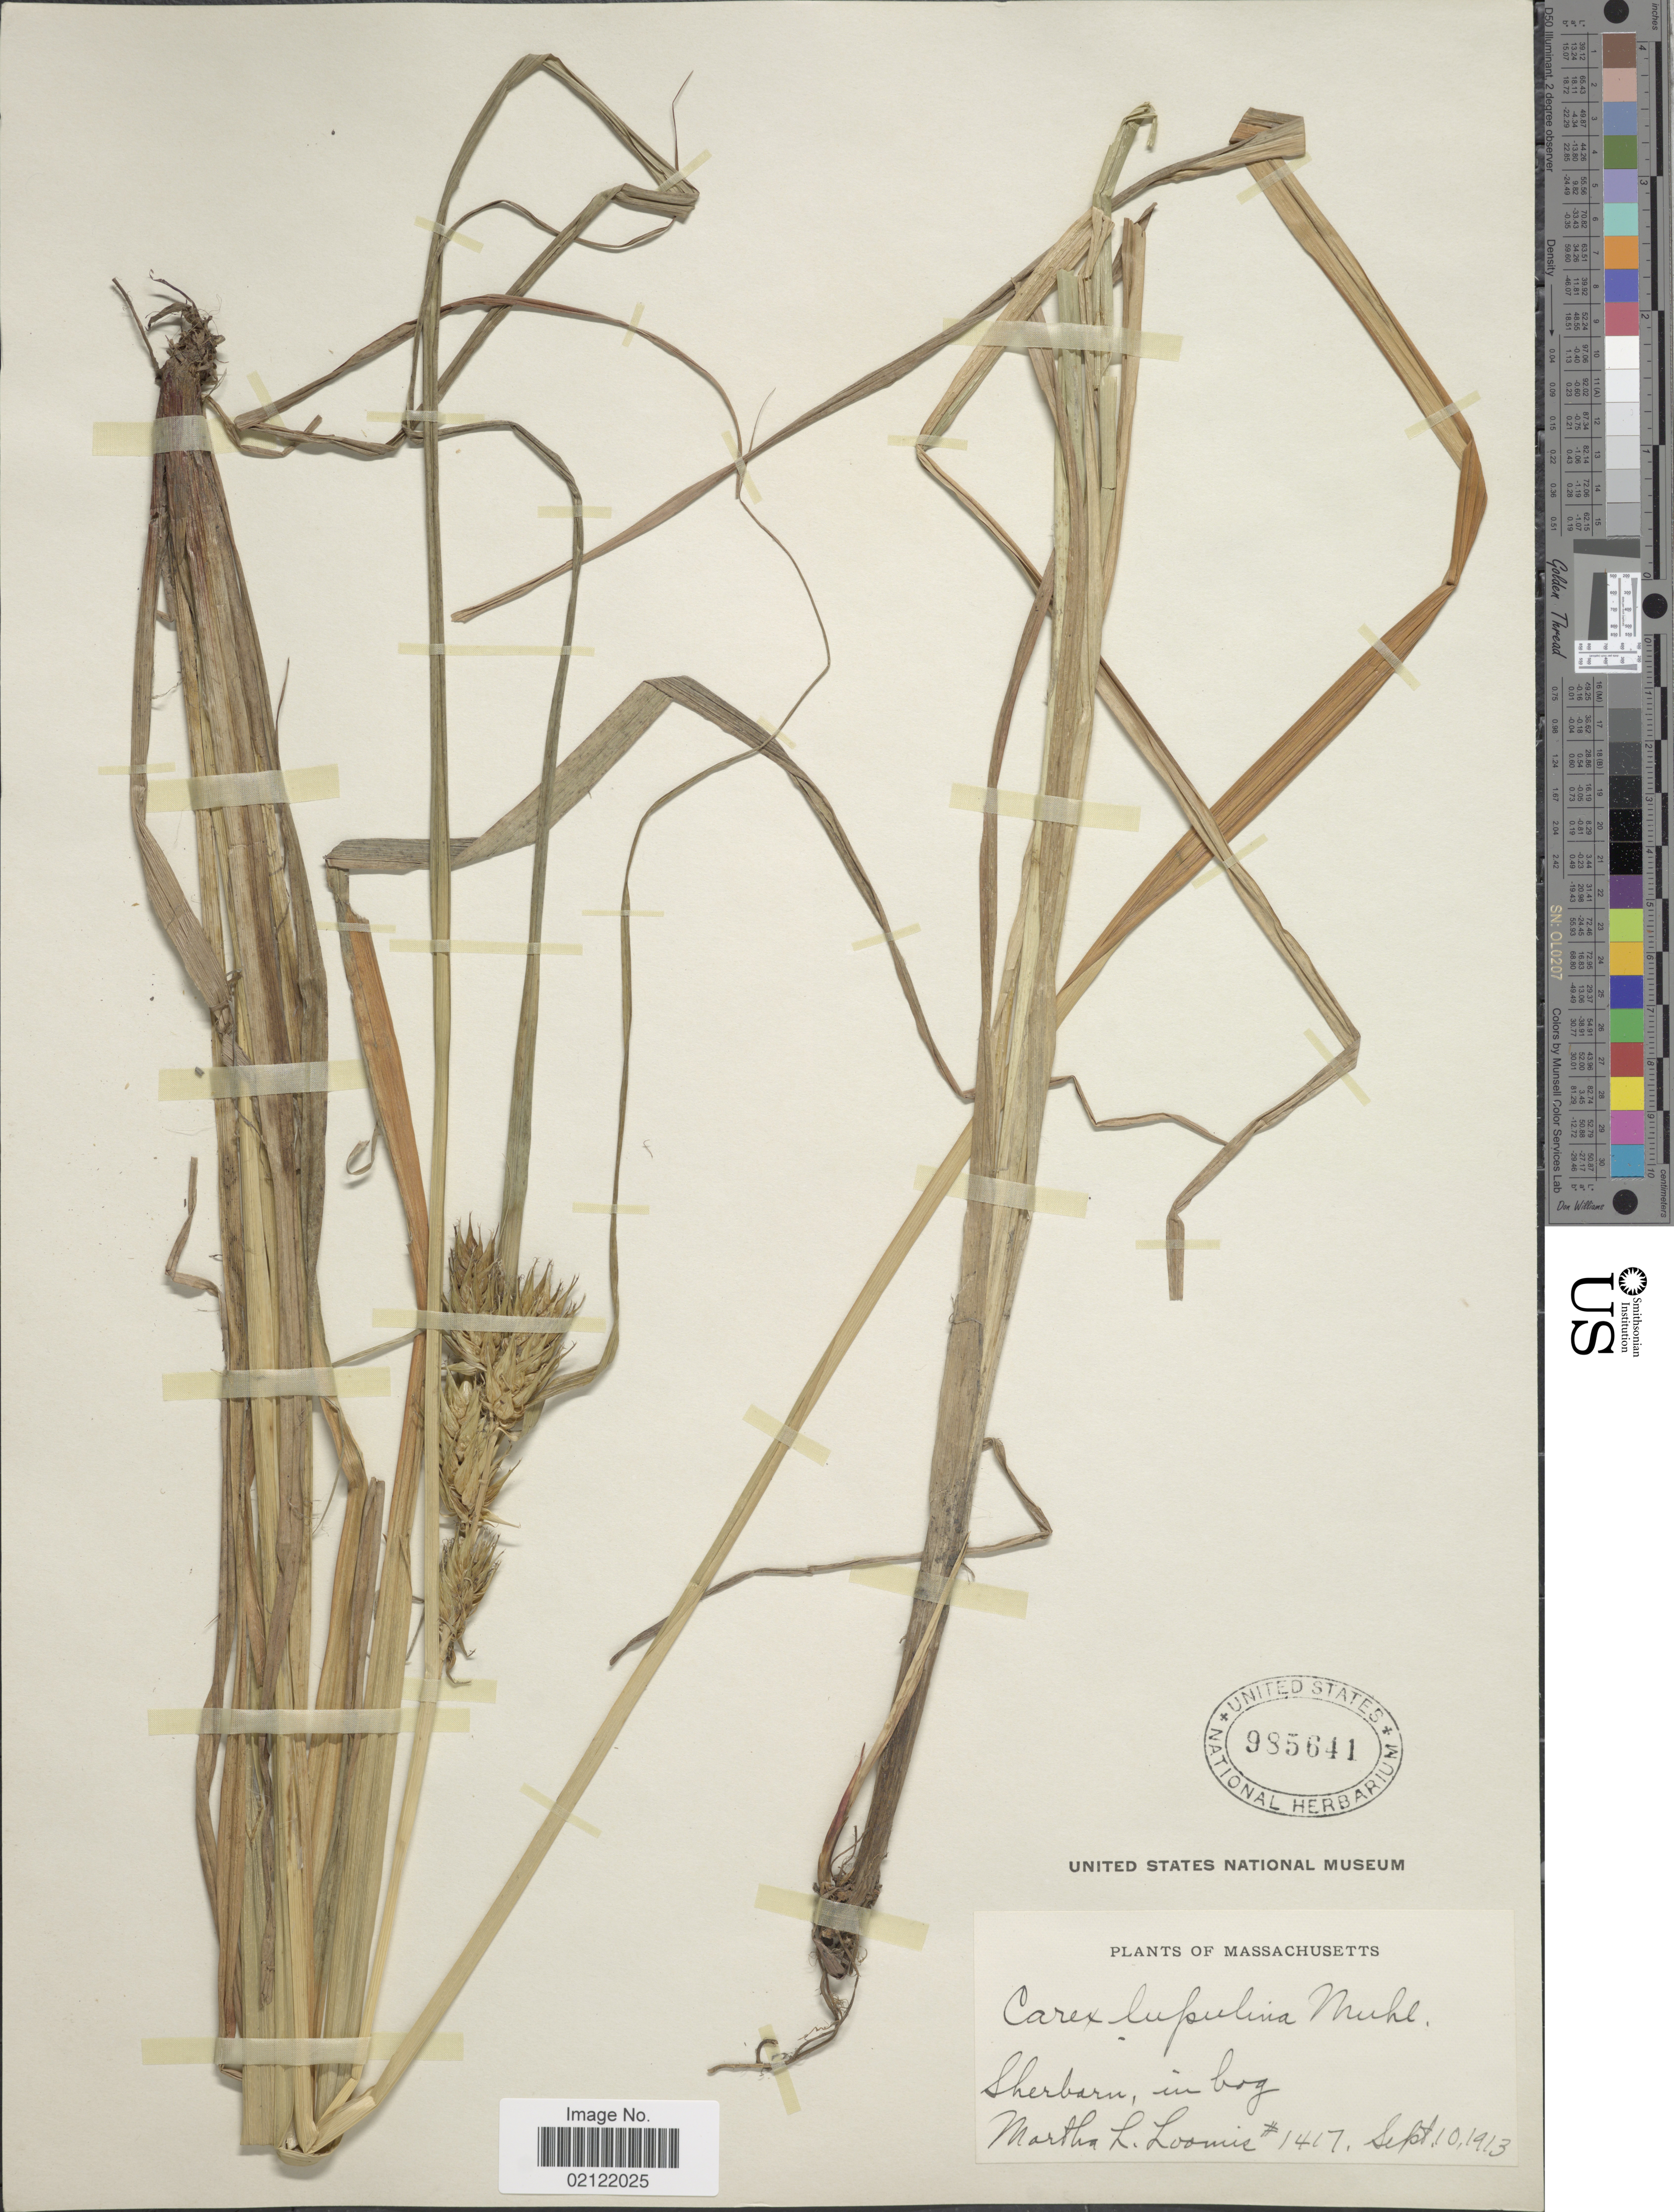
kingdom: Plantae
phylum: Tracheophyta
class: Liliopsida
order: Poales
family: Cyperaceae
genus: Carex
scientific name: Carex lupulina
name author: Muhl. ex Willd.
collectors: M. L. Loomis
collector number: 1417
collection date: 1913-09-10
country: United States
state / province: Massachusetts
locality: Sherborn, in bog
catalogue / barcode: US 985641